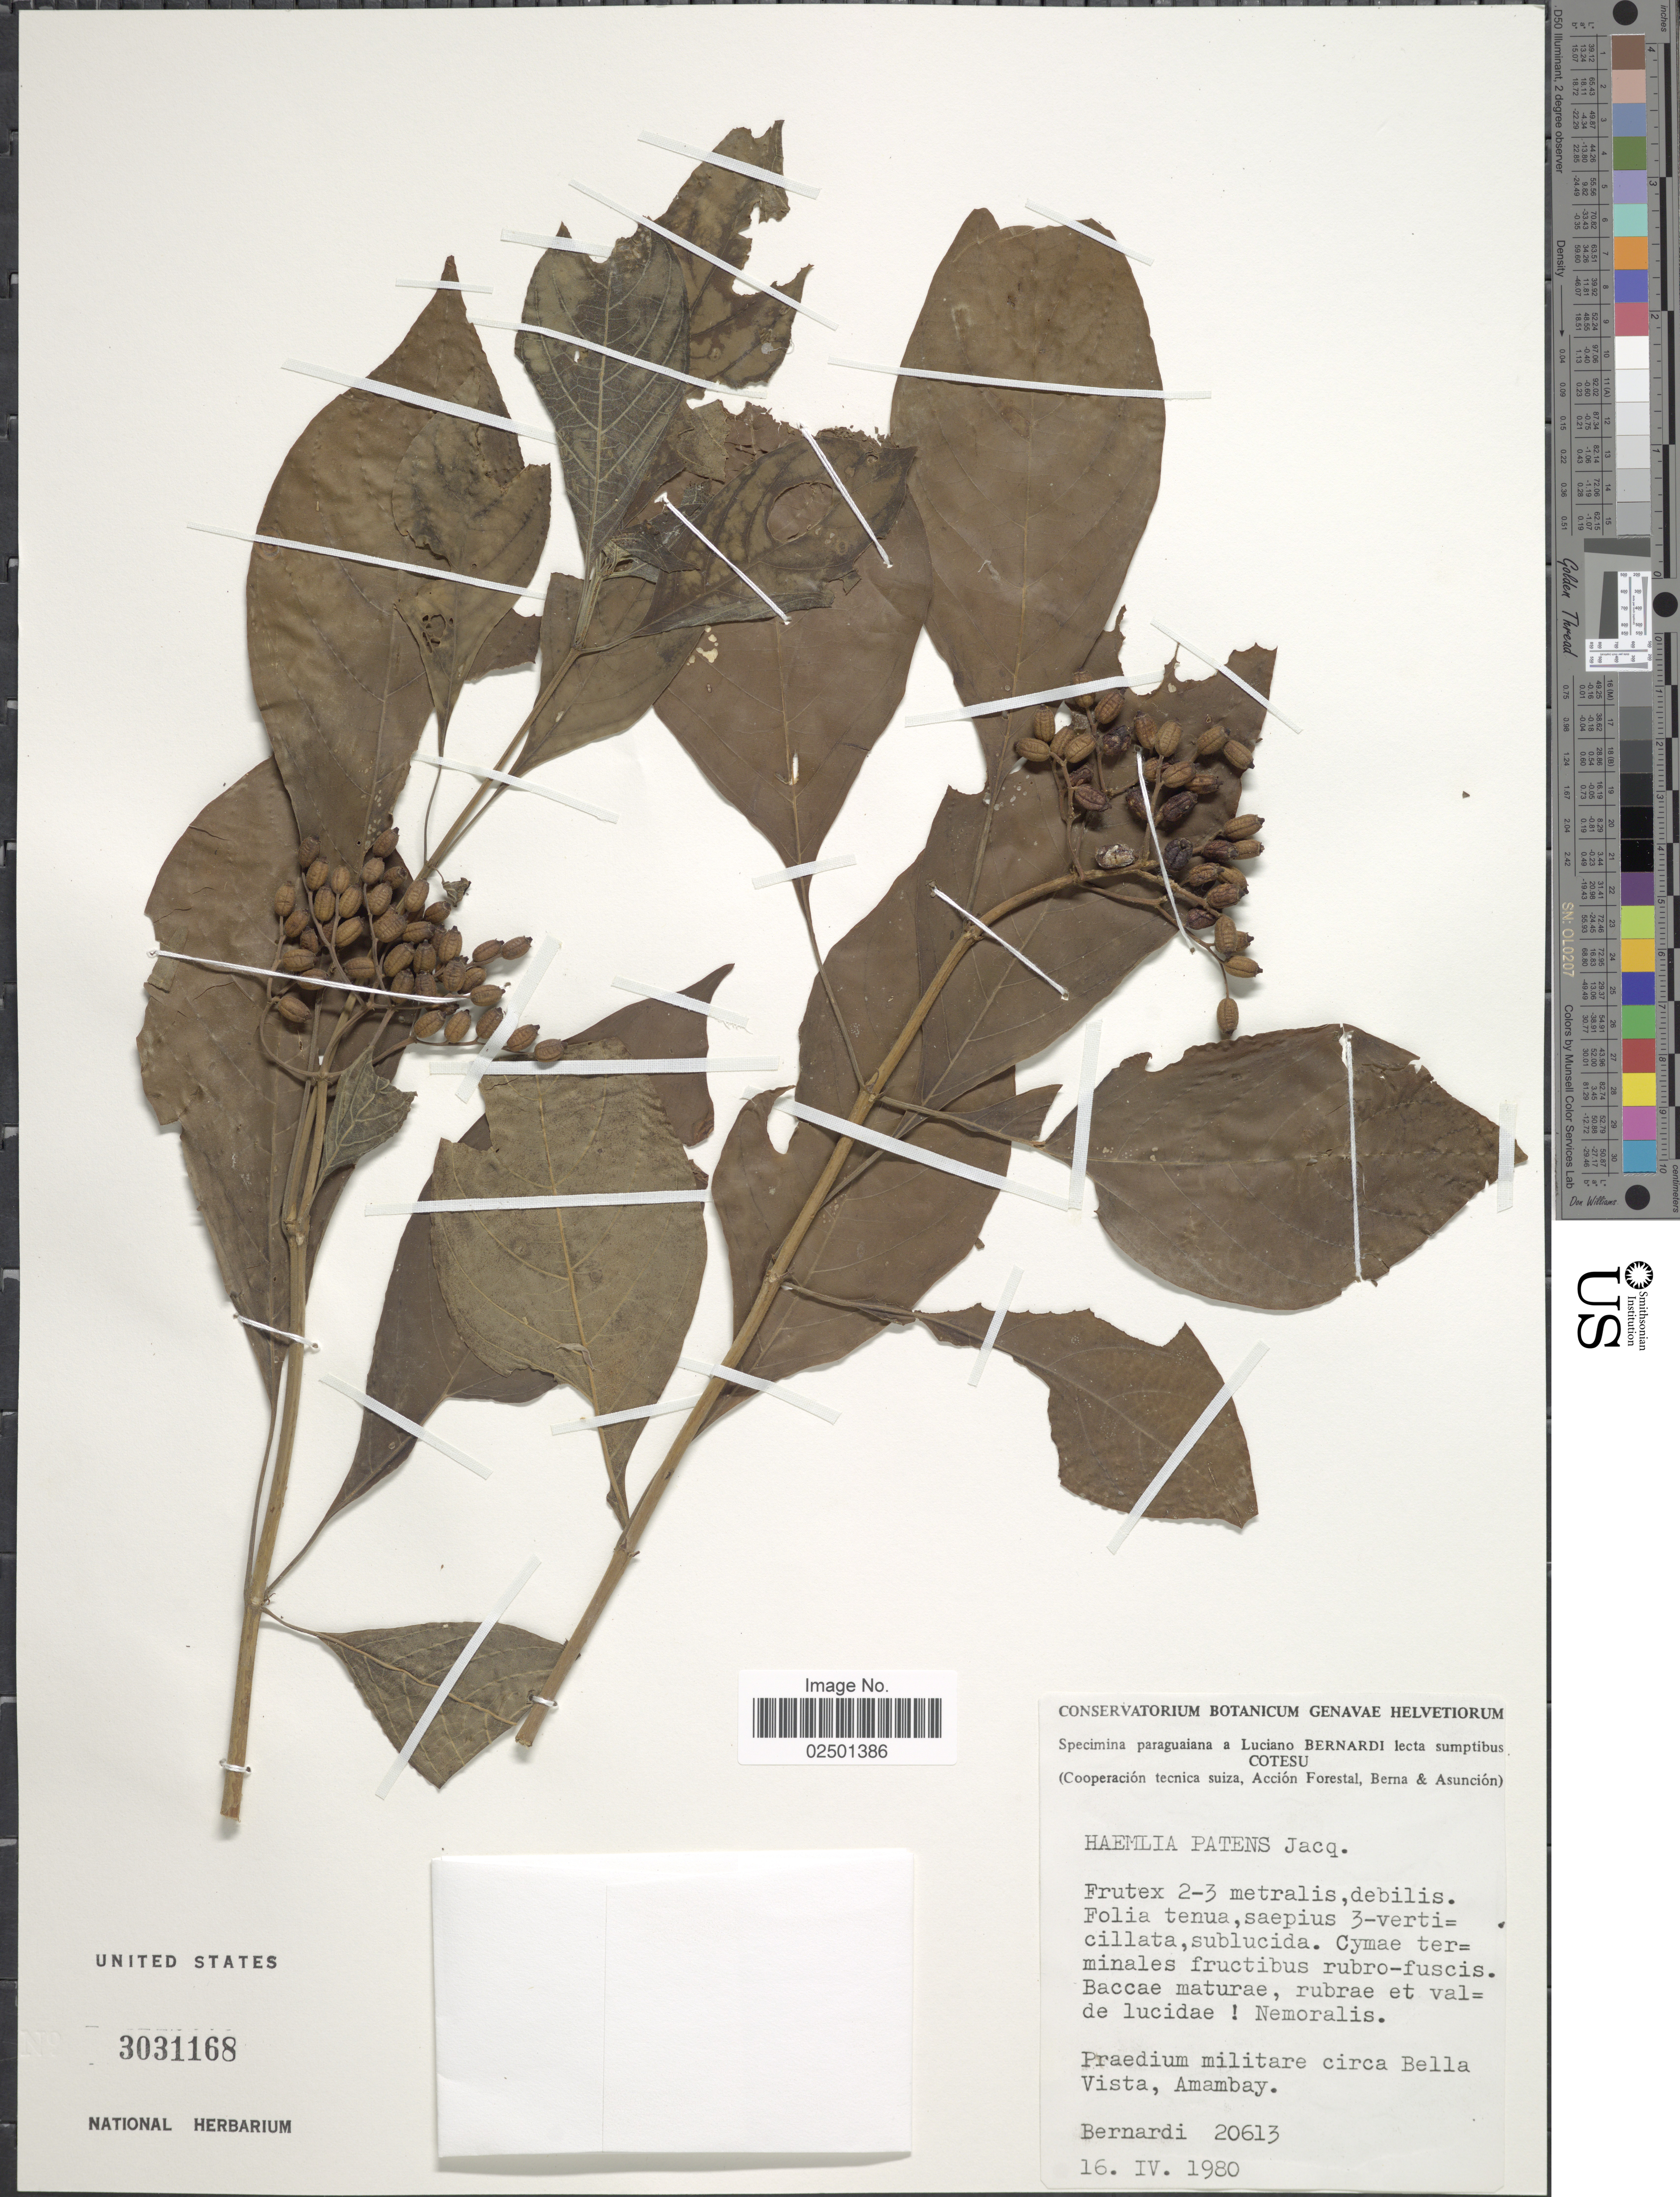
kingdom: Plantae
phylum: Tracheophyta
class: Magnoliopsida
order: Gentianales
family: Rubiaceae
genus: Hamelia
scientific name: Hamelia patens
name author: Jacq.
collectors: L. Bernardi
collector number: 20613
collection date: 1980-04-16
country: Paraguay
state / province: Amambay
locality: Praedium militare circa Bella Vista.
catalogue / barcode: US 3031168